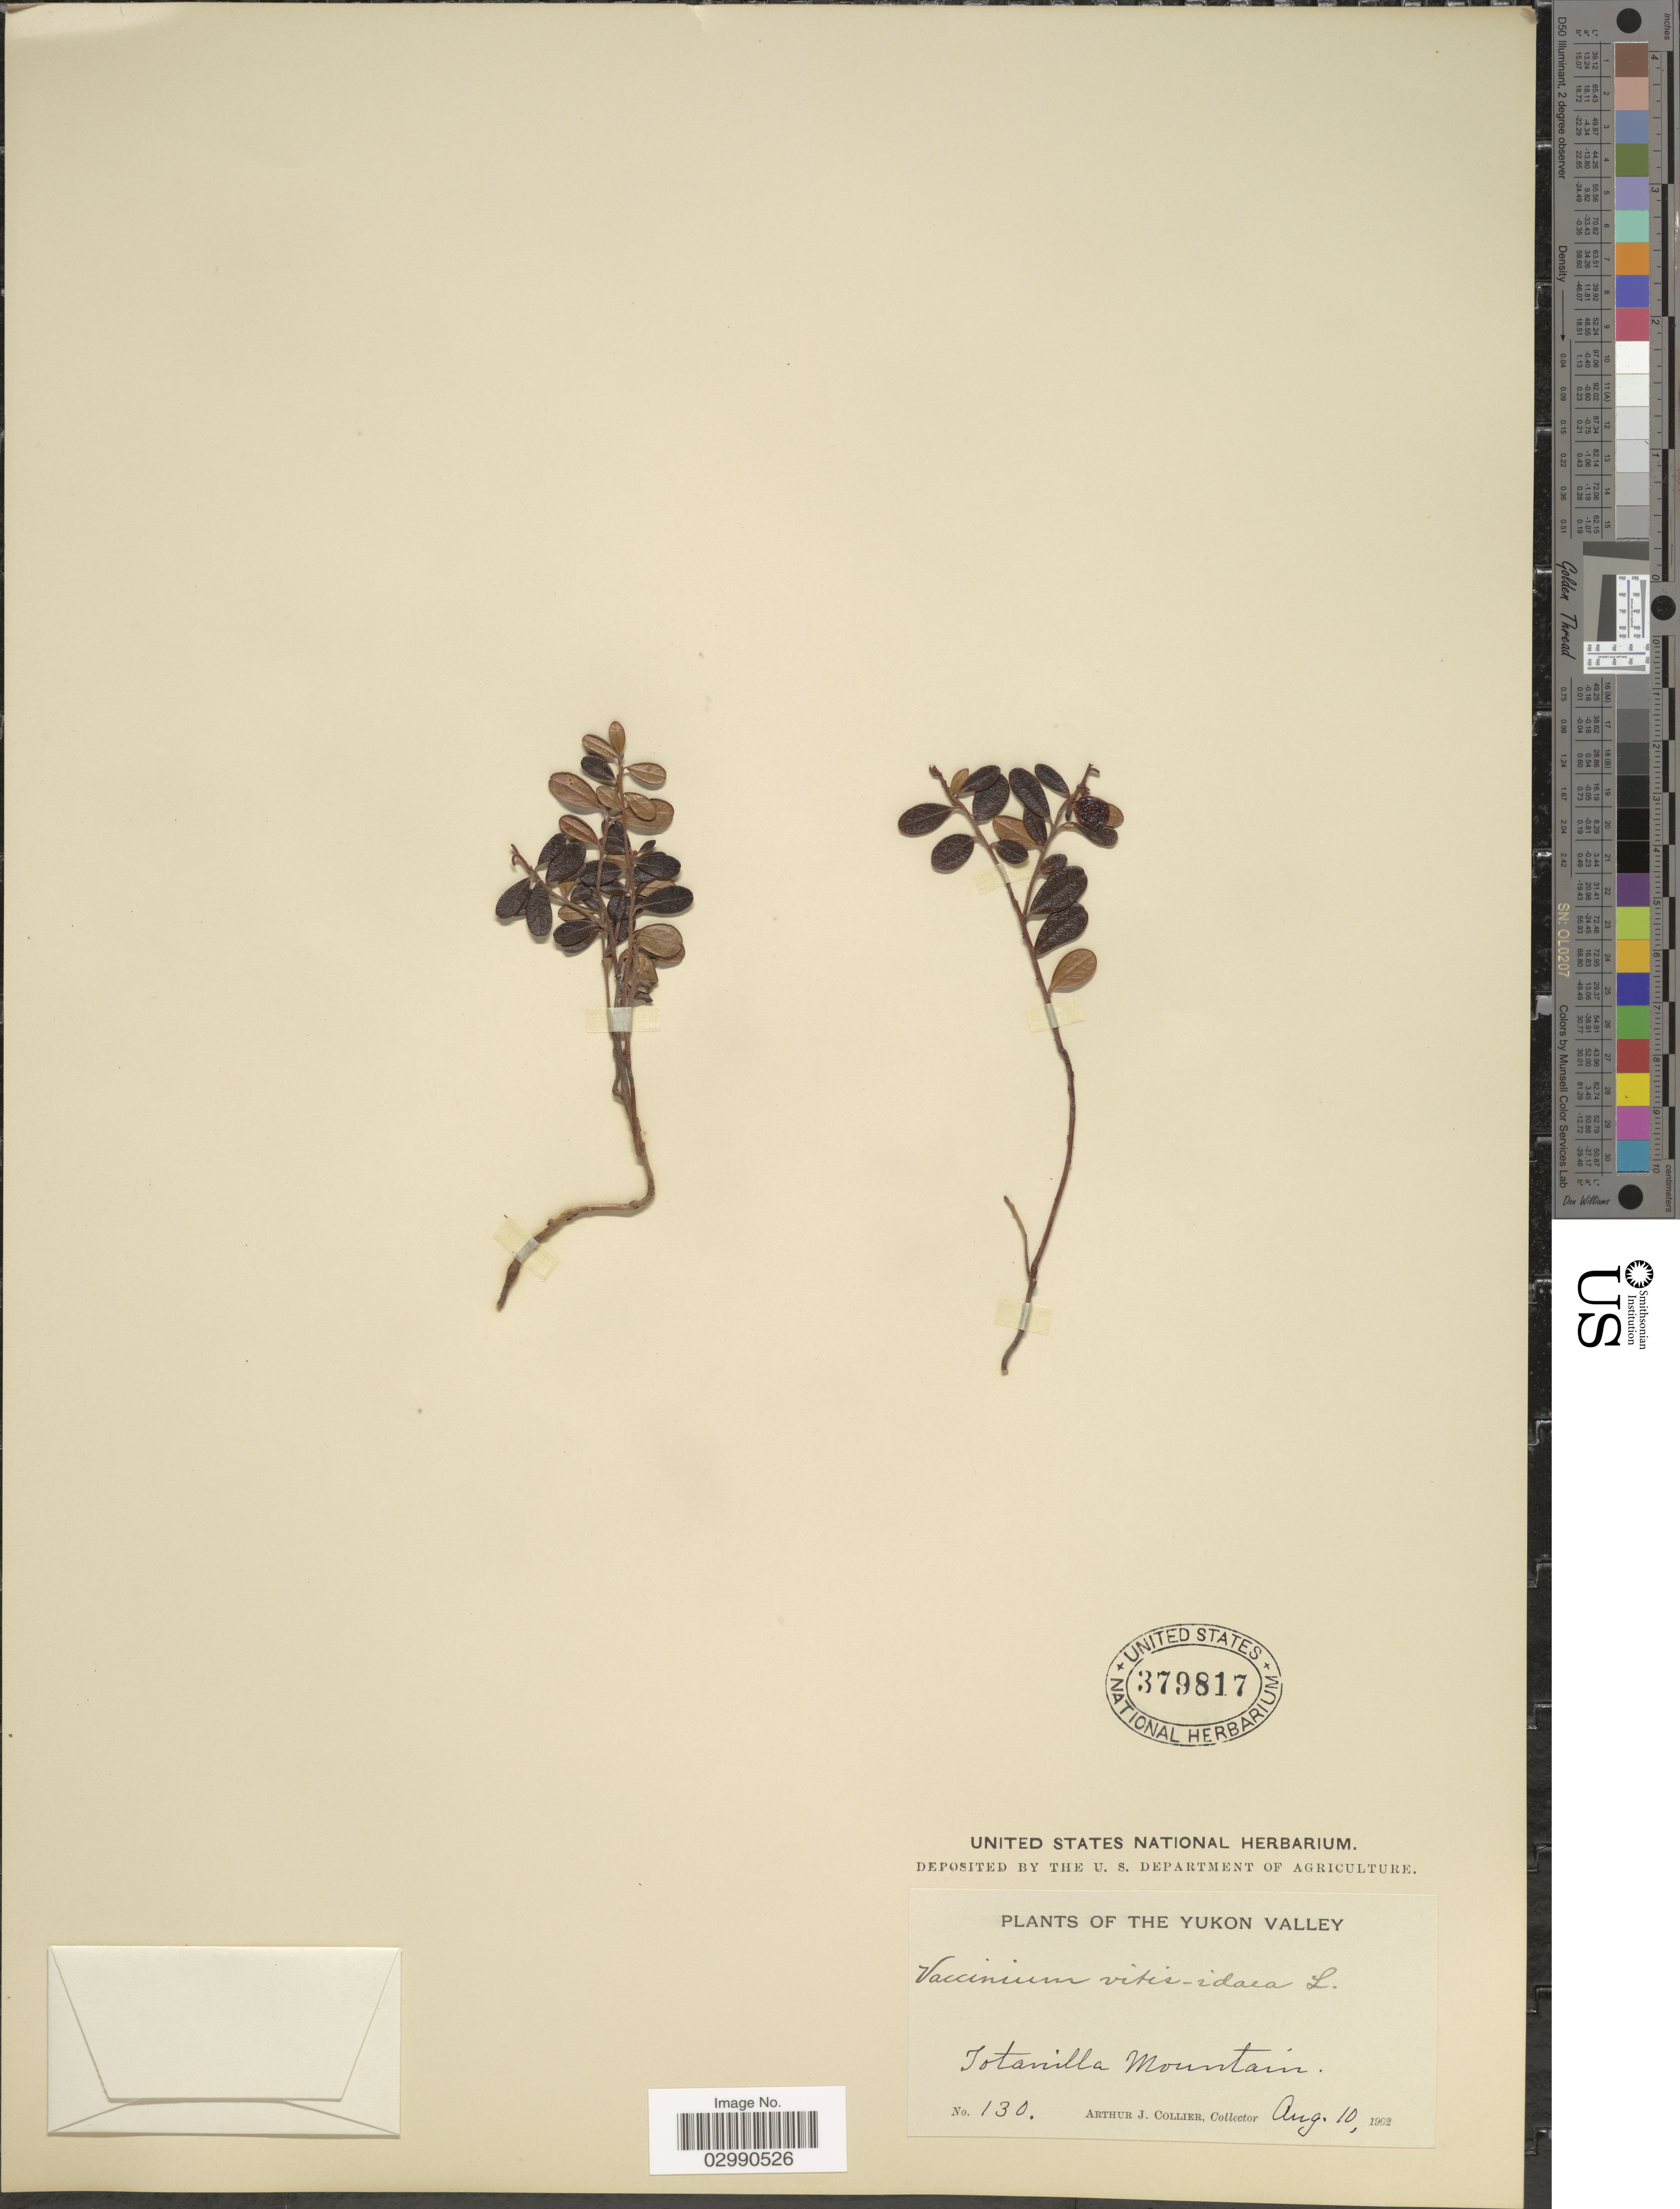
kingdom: Plantae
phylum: Tracheophyta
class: Magnoliopsida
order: Ericales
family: Ericaceae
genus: Vaccinium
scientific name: Vaccinium vitis-idaea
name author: L.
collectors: A. Collier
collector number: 130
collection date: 1902-08-10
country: Canada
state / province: Yukon Territory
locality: Yukon Valley. Totanilla Mountain.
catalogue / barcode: US 379817